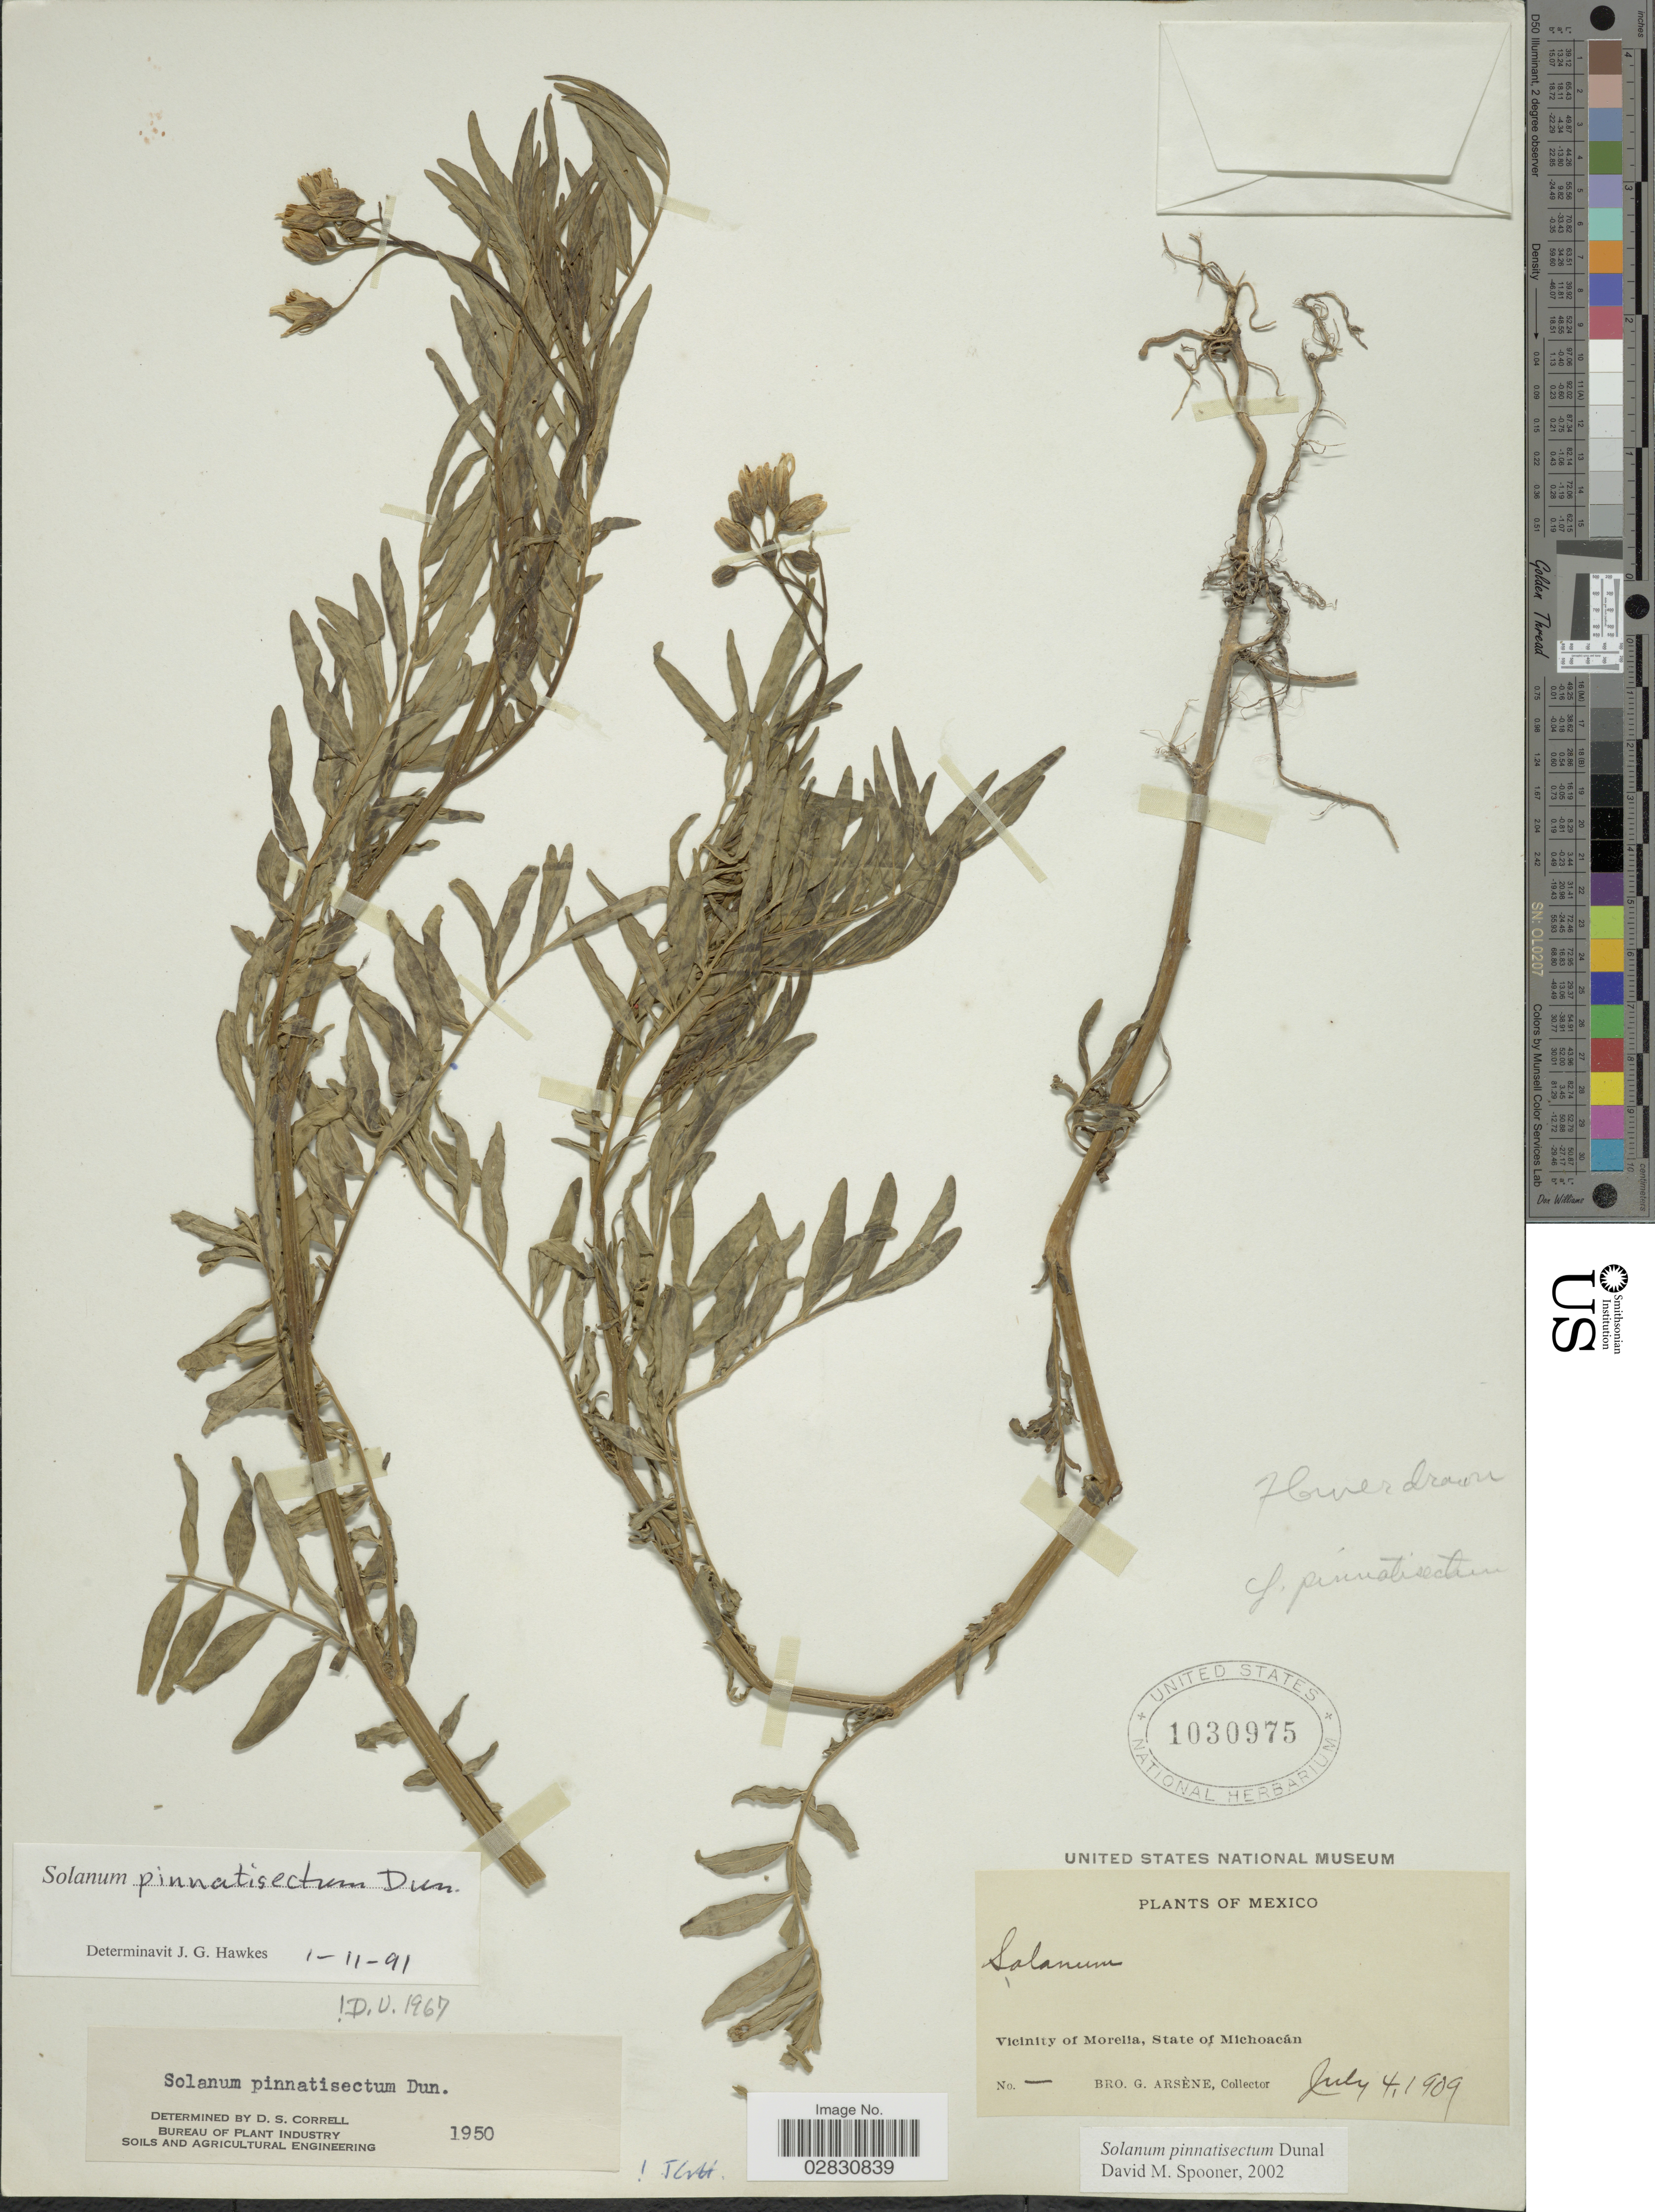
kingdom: Plantae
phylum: Tracheophyta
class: Magnoliopsida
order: Solanales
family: Solanaceae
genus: Solanum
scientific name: Solanum pinnatisectum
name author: Dunal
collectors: Bro. G. Arsène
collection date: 1909-07-04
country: Mexico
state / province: Michoacán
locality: Vicinity of Morelia, State of Michoacán.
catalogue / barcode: US 1030975